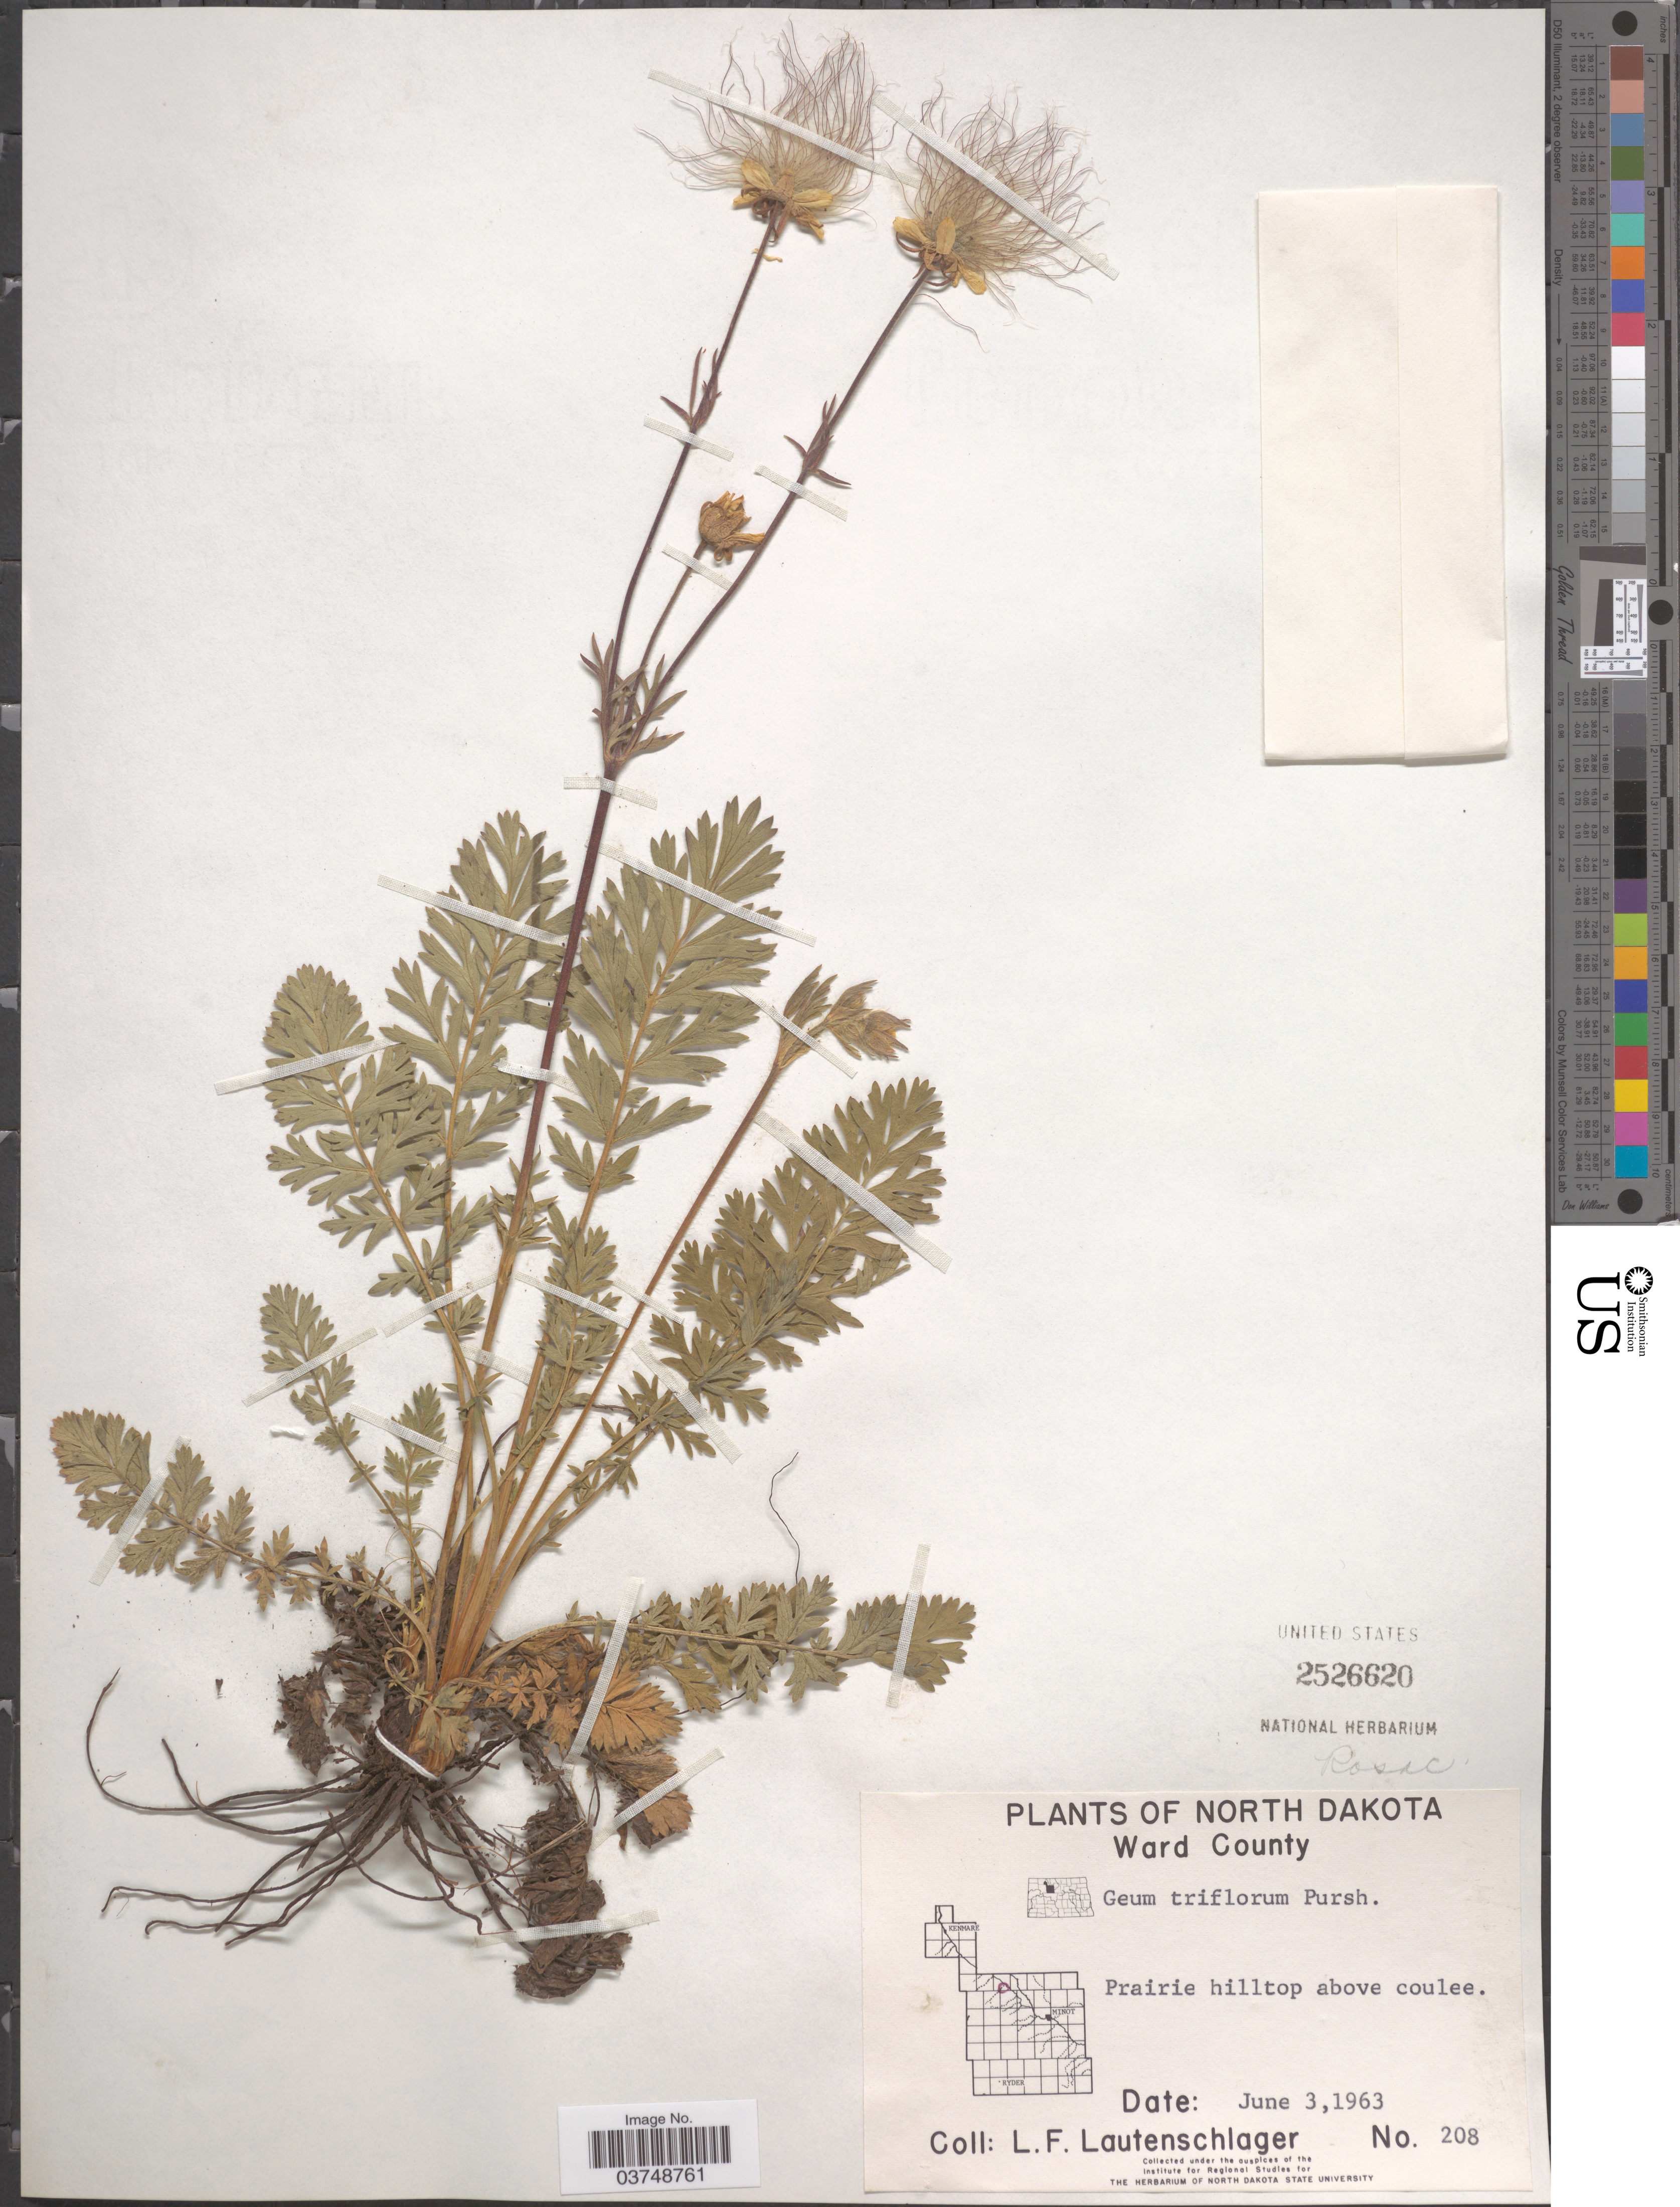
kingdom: Plantae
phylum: Tracheophyta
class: Magnoliopsida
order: Rosales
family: Rosaceae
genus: Geum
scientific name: Geum triflorum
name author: Pursh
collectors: L. Lautenschlager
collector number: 208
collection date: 1963-06-03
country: United States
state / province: North Dakota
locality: Ward County.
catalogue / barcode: US 2526620